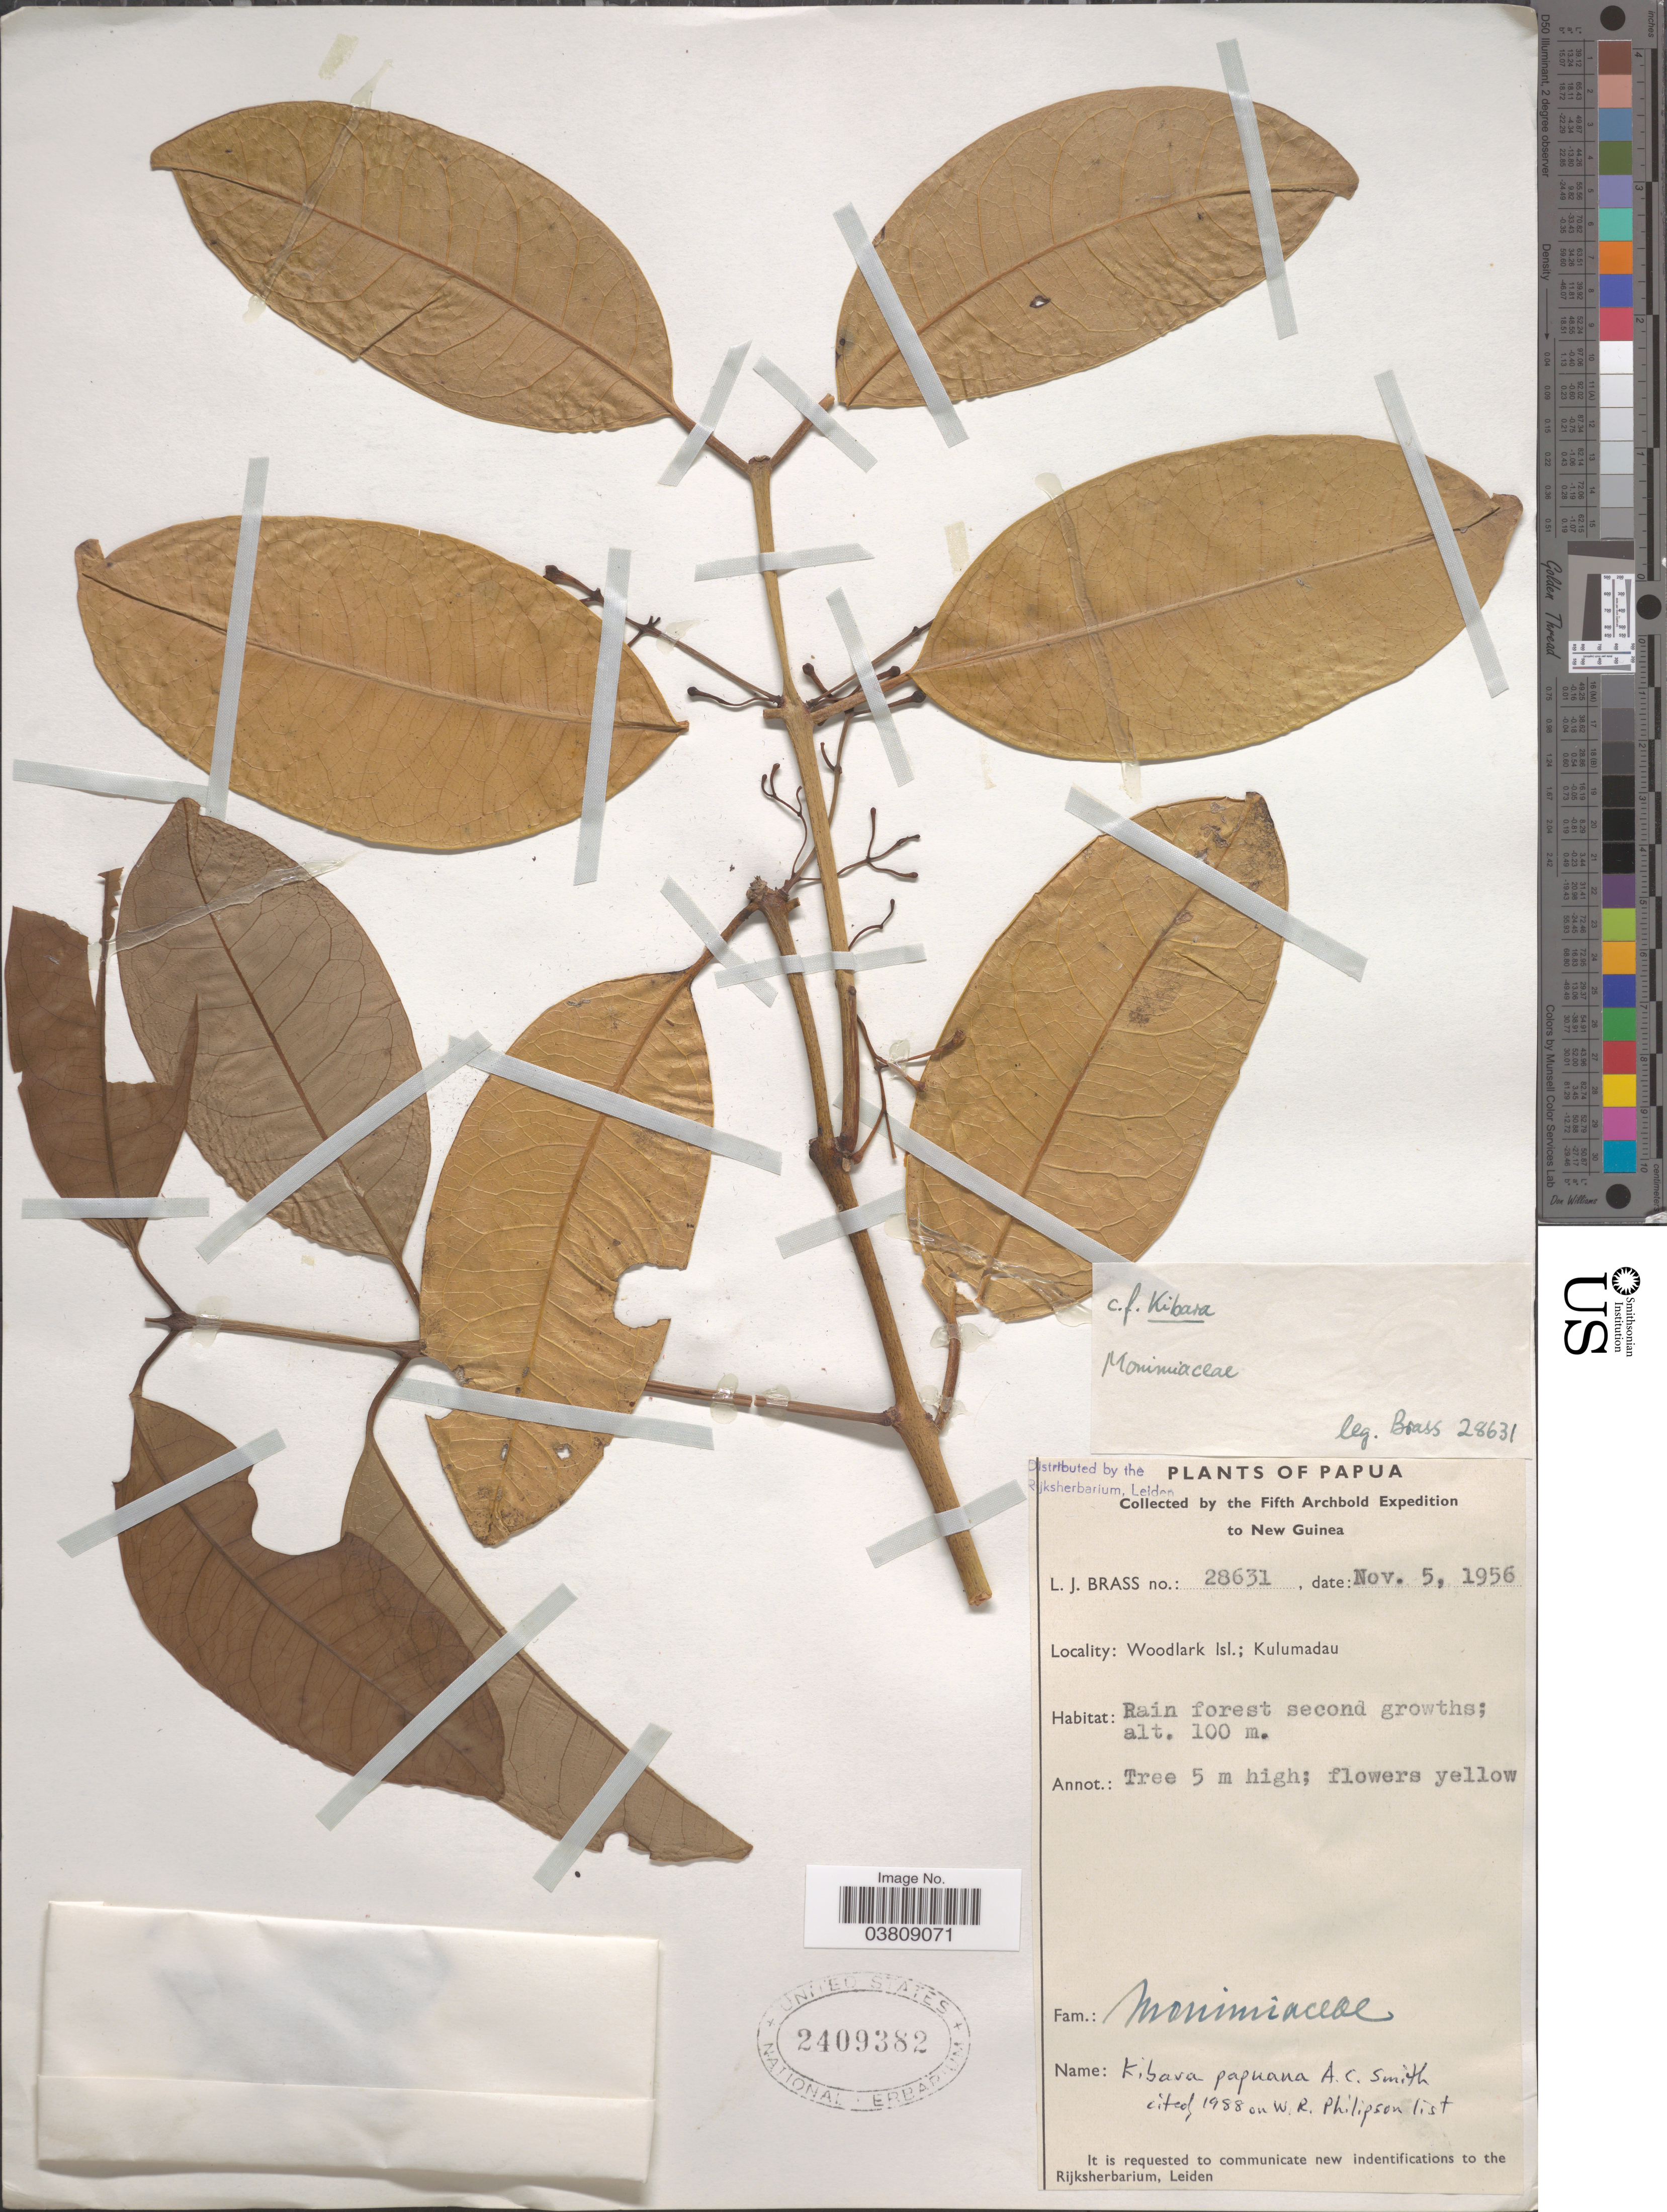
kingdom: Plantae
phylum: Tracheophyta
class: Magnoliopsida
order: Laurales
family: Monimiaceae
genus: Kibara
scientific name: Kibara papuana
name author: A.C. Sm.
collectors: L. J. Brass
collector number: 28631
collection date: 1956-11-05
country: Papua New Guinea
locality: Papua. To New Guinea. Woodlark Isl.; Kulumadau.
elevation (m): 100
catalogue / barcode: US 2409382